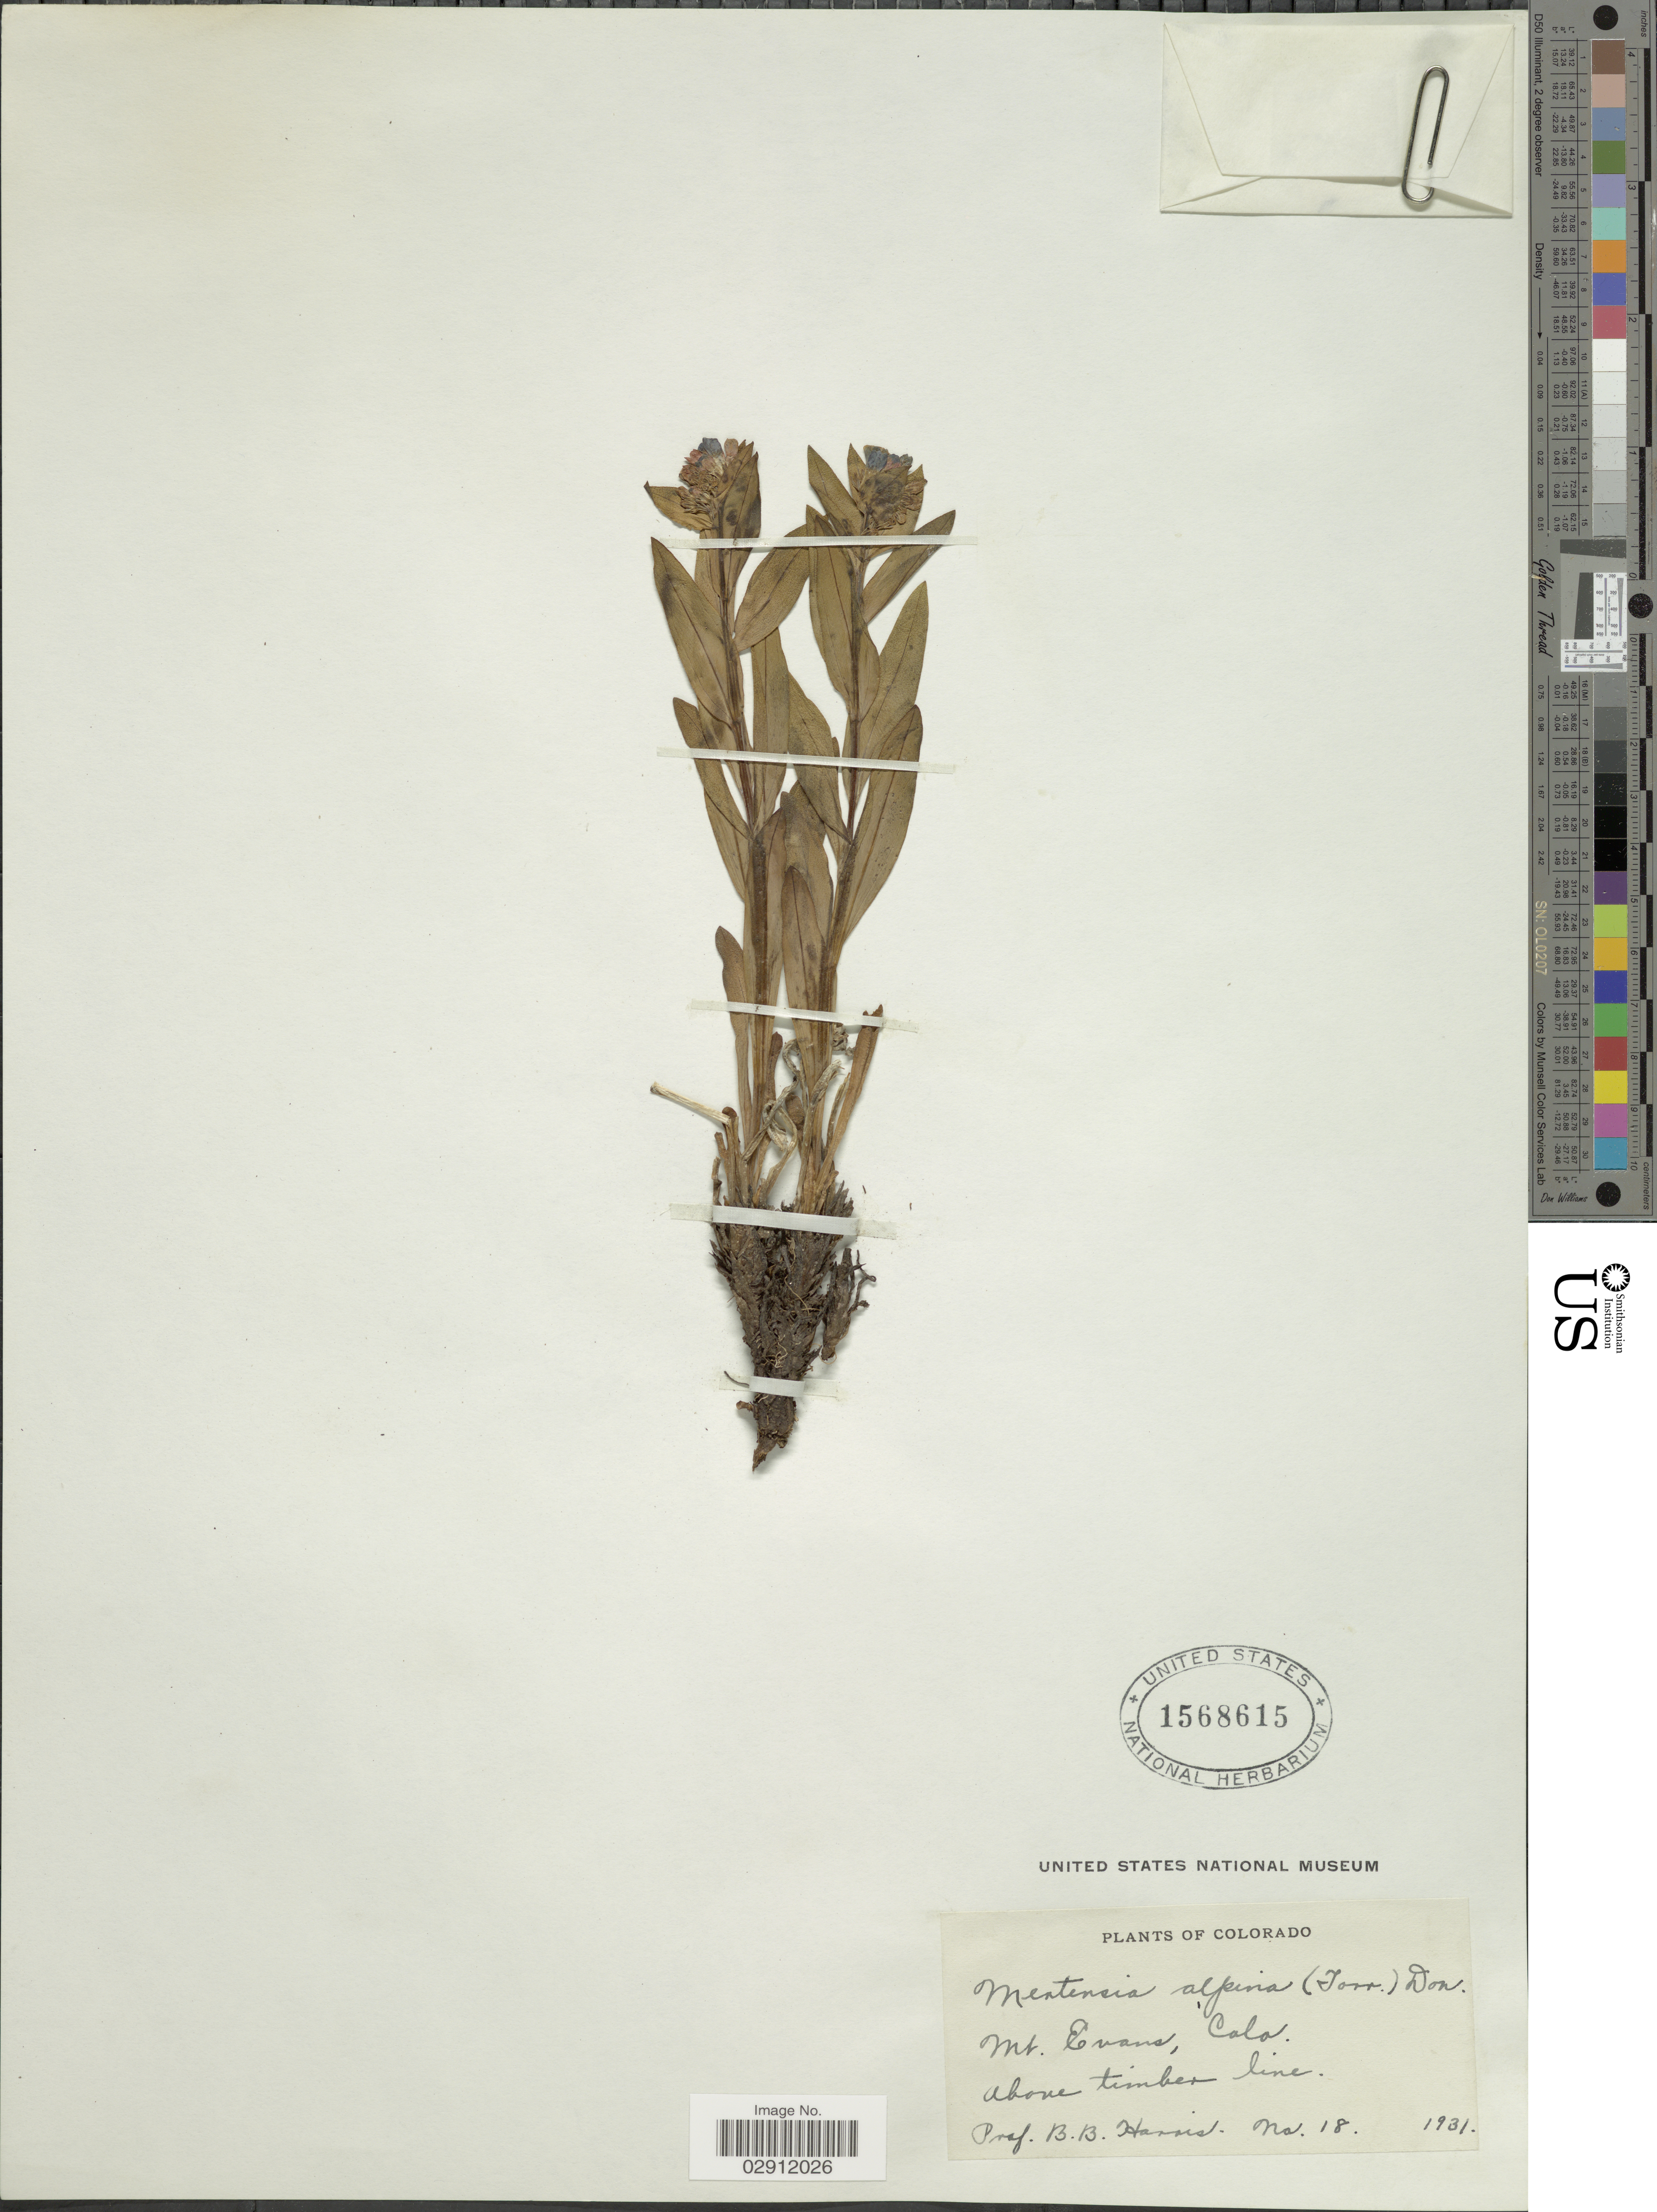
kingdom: Plantae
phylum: Tracheophyta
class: Magnoliopsida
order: Boraginales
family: Boraginaceae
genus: Mertensia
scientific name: Mertensia alpina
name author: (Torr.) G. Don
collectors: B. B. Harris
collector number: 18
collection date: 1931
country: United States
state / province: Colorado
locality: Mt. Evans. Above timber line.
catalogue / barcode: US 1568615